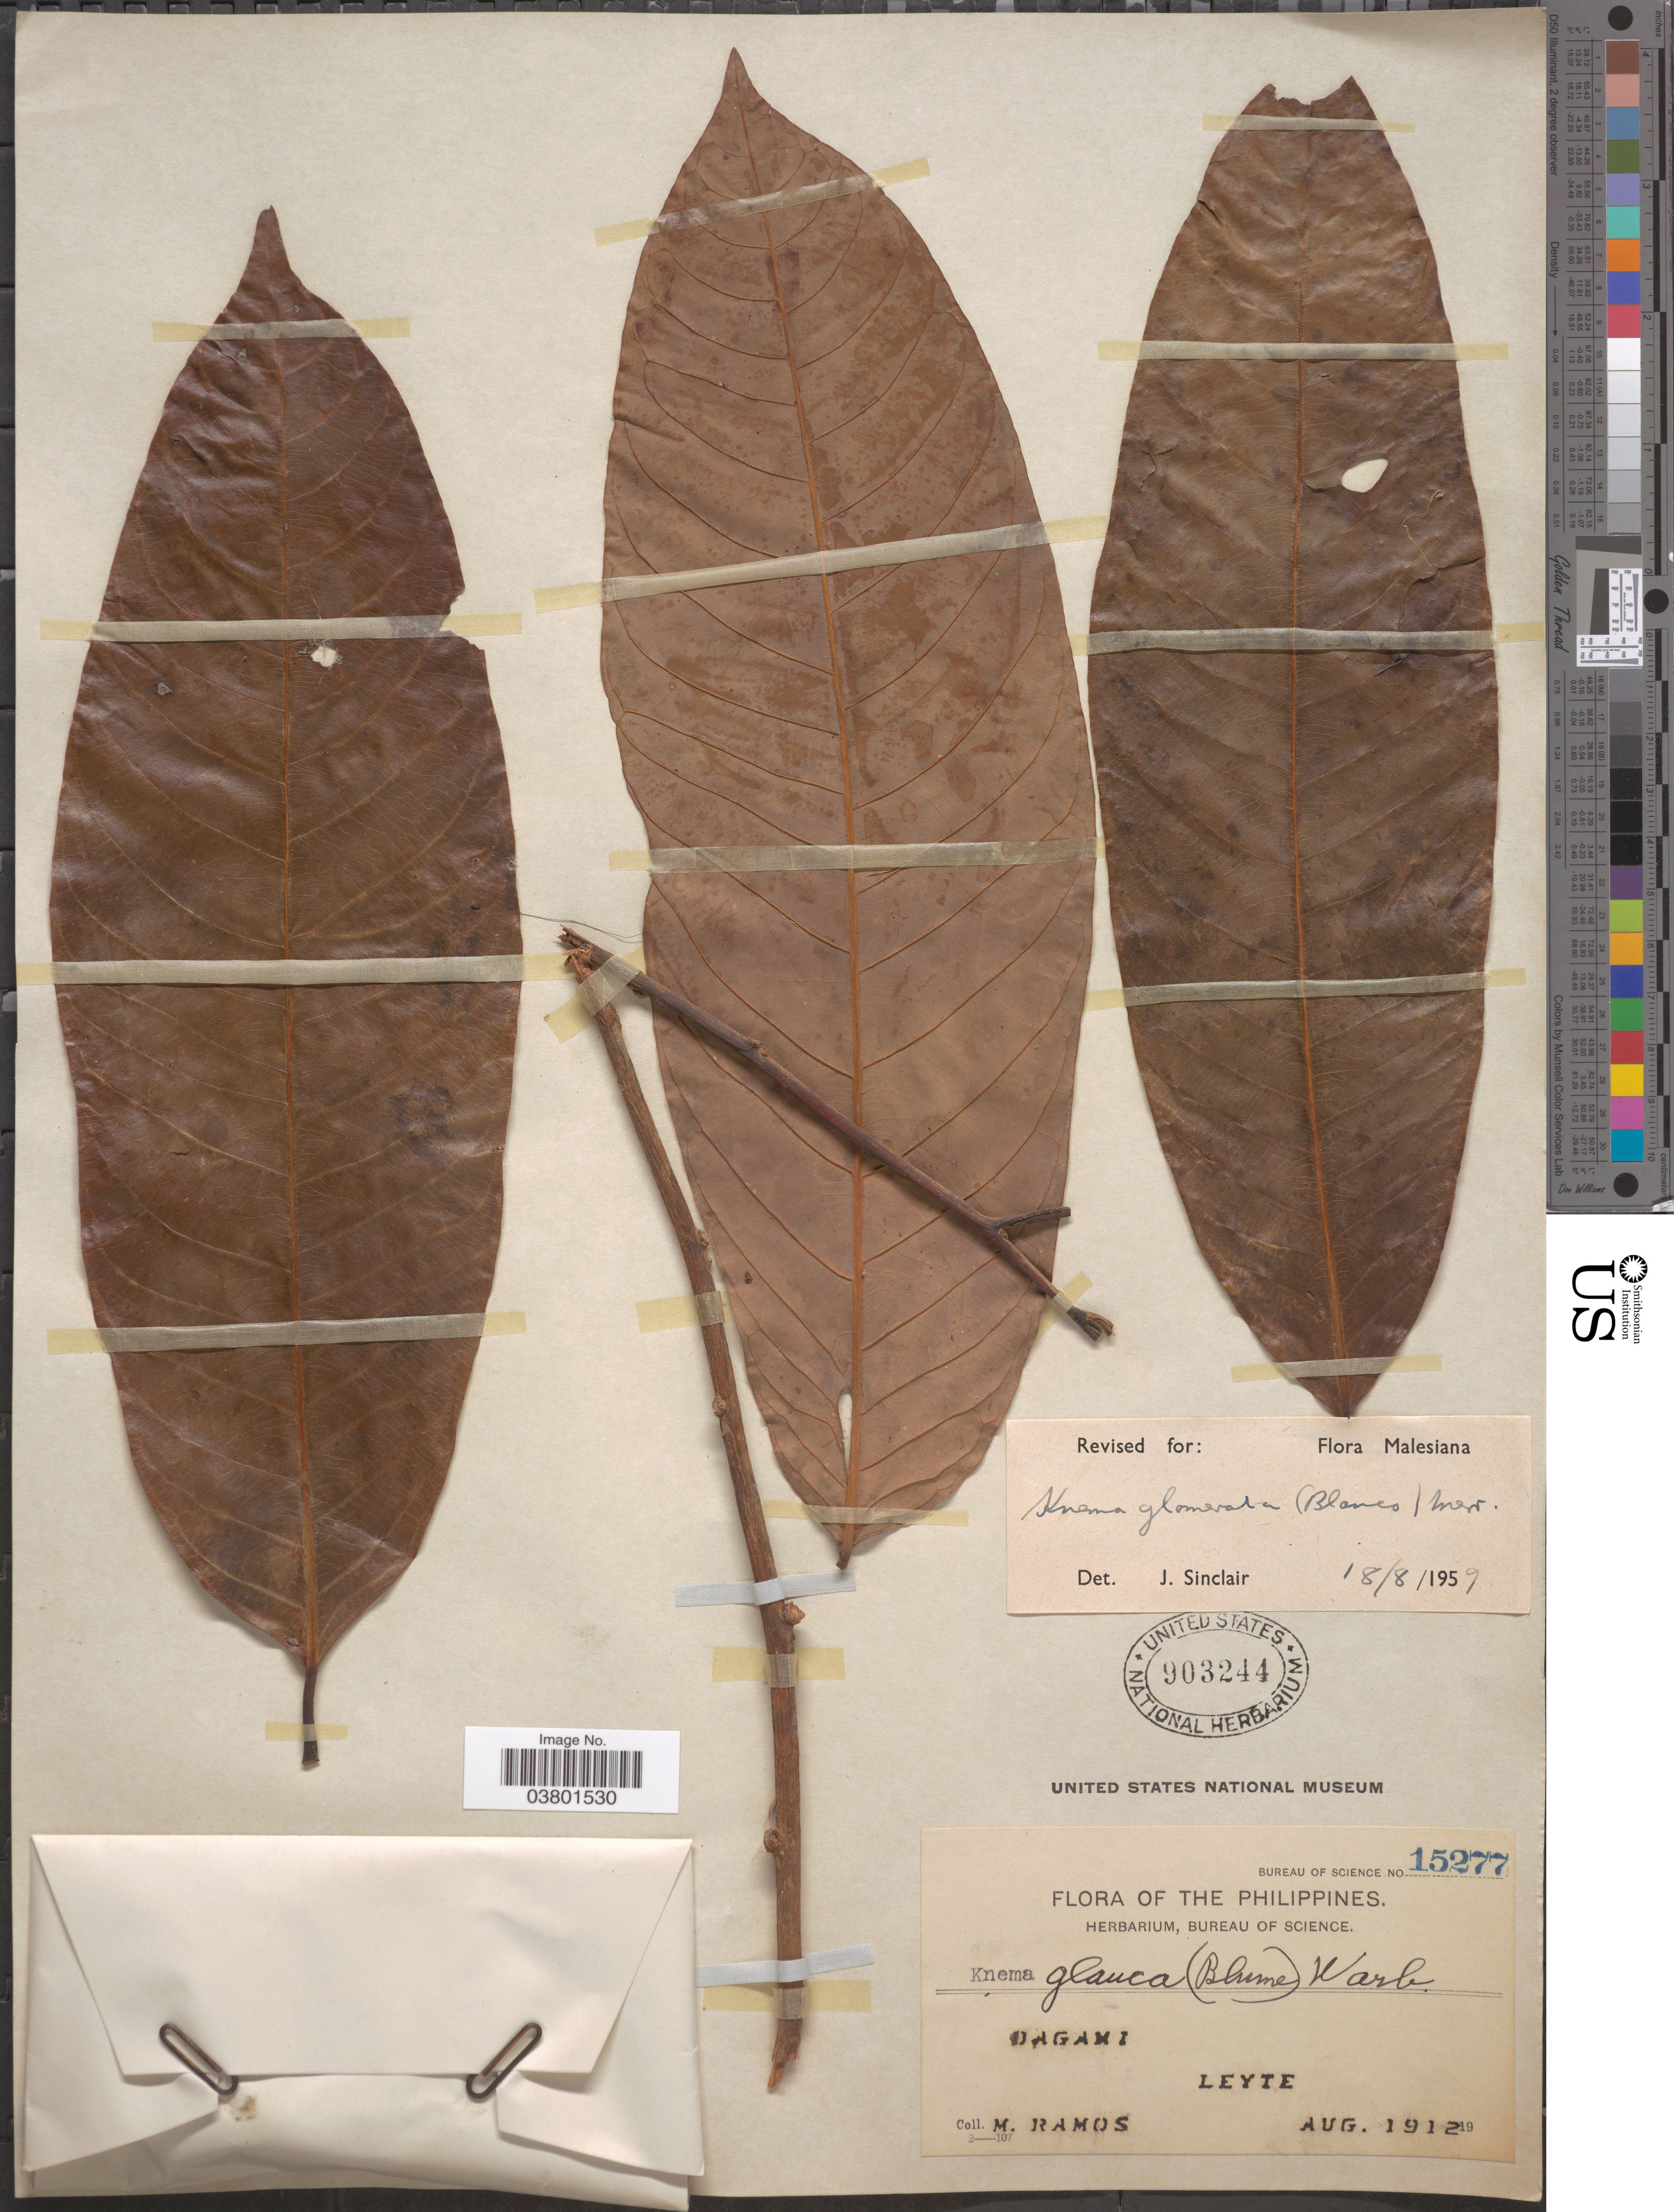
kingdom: Plantae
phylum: Tracheophyta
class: Magnoliopsida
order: Magnoliales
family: Myristicaceae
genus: Knema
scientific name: Knema glomerata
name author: (Blanco) Merr.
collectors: M. Ramos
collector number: Bureau of Science 15277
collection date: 1912-08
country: Philippines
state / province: Eastern Visayas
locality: Dagami. Leyte.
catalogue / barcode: US 903244